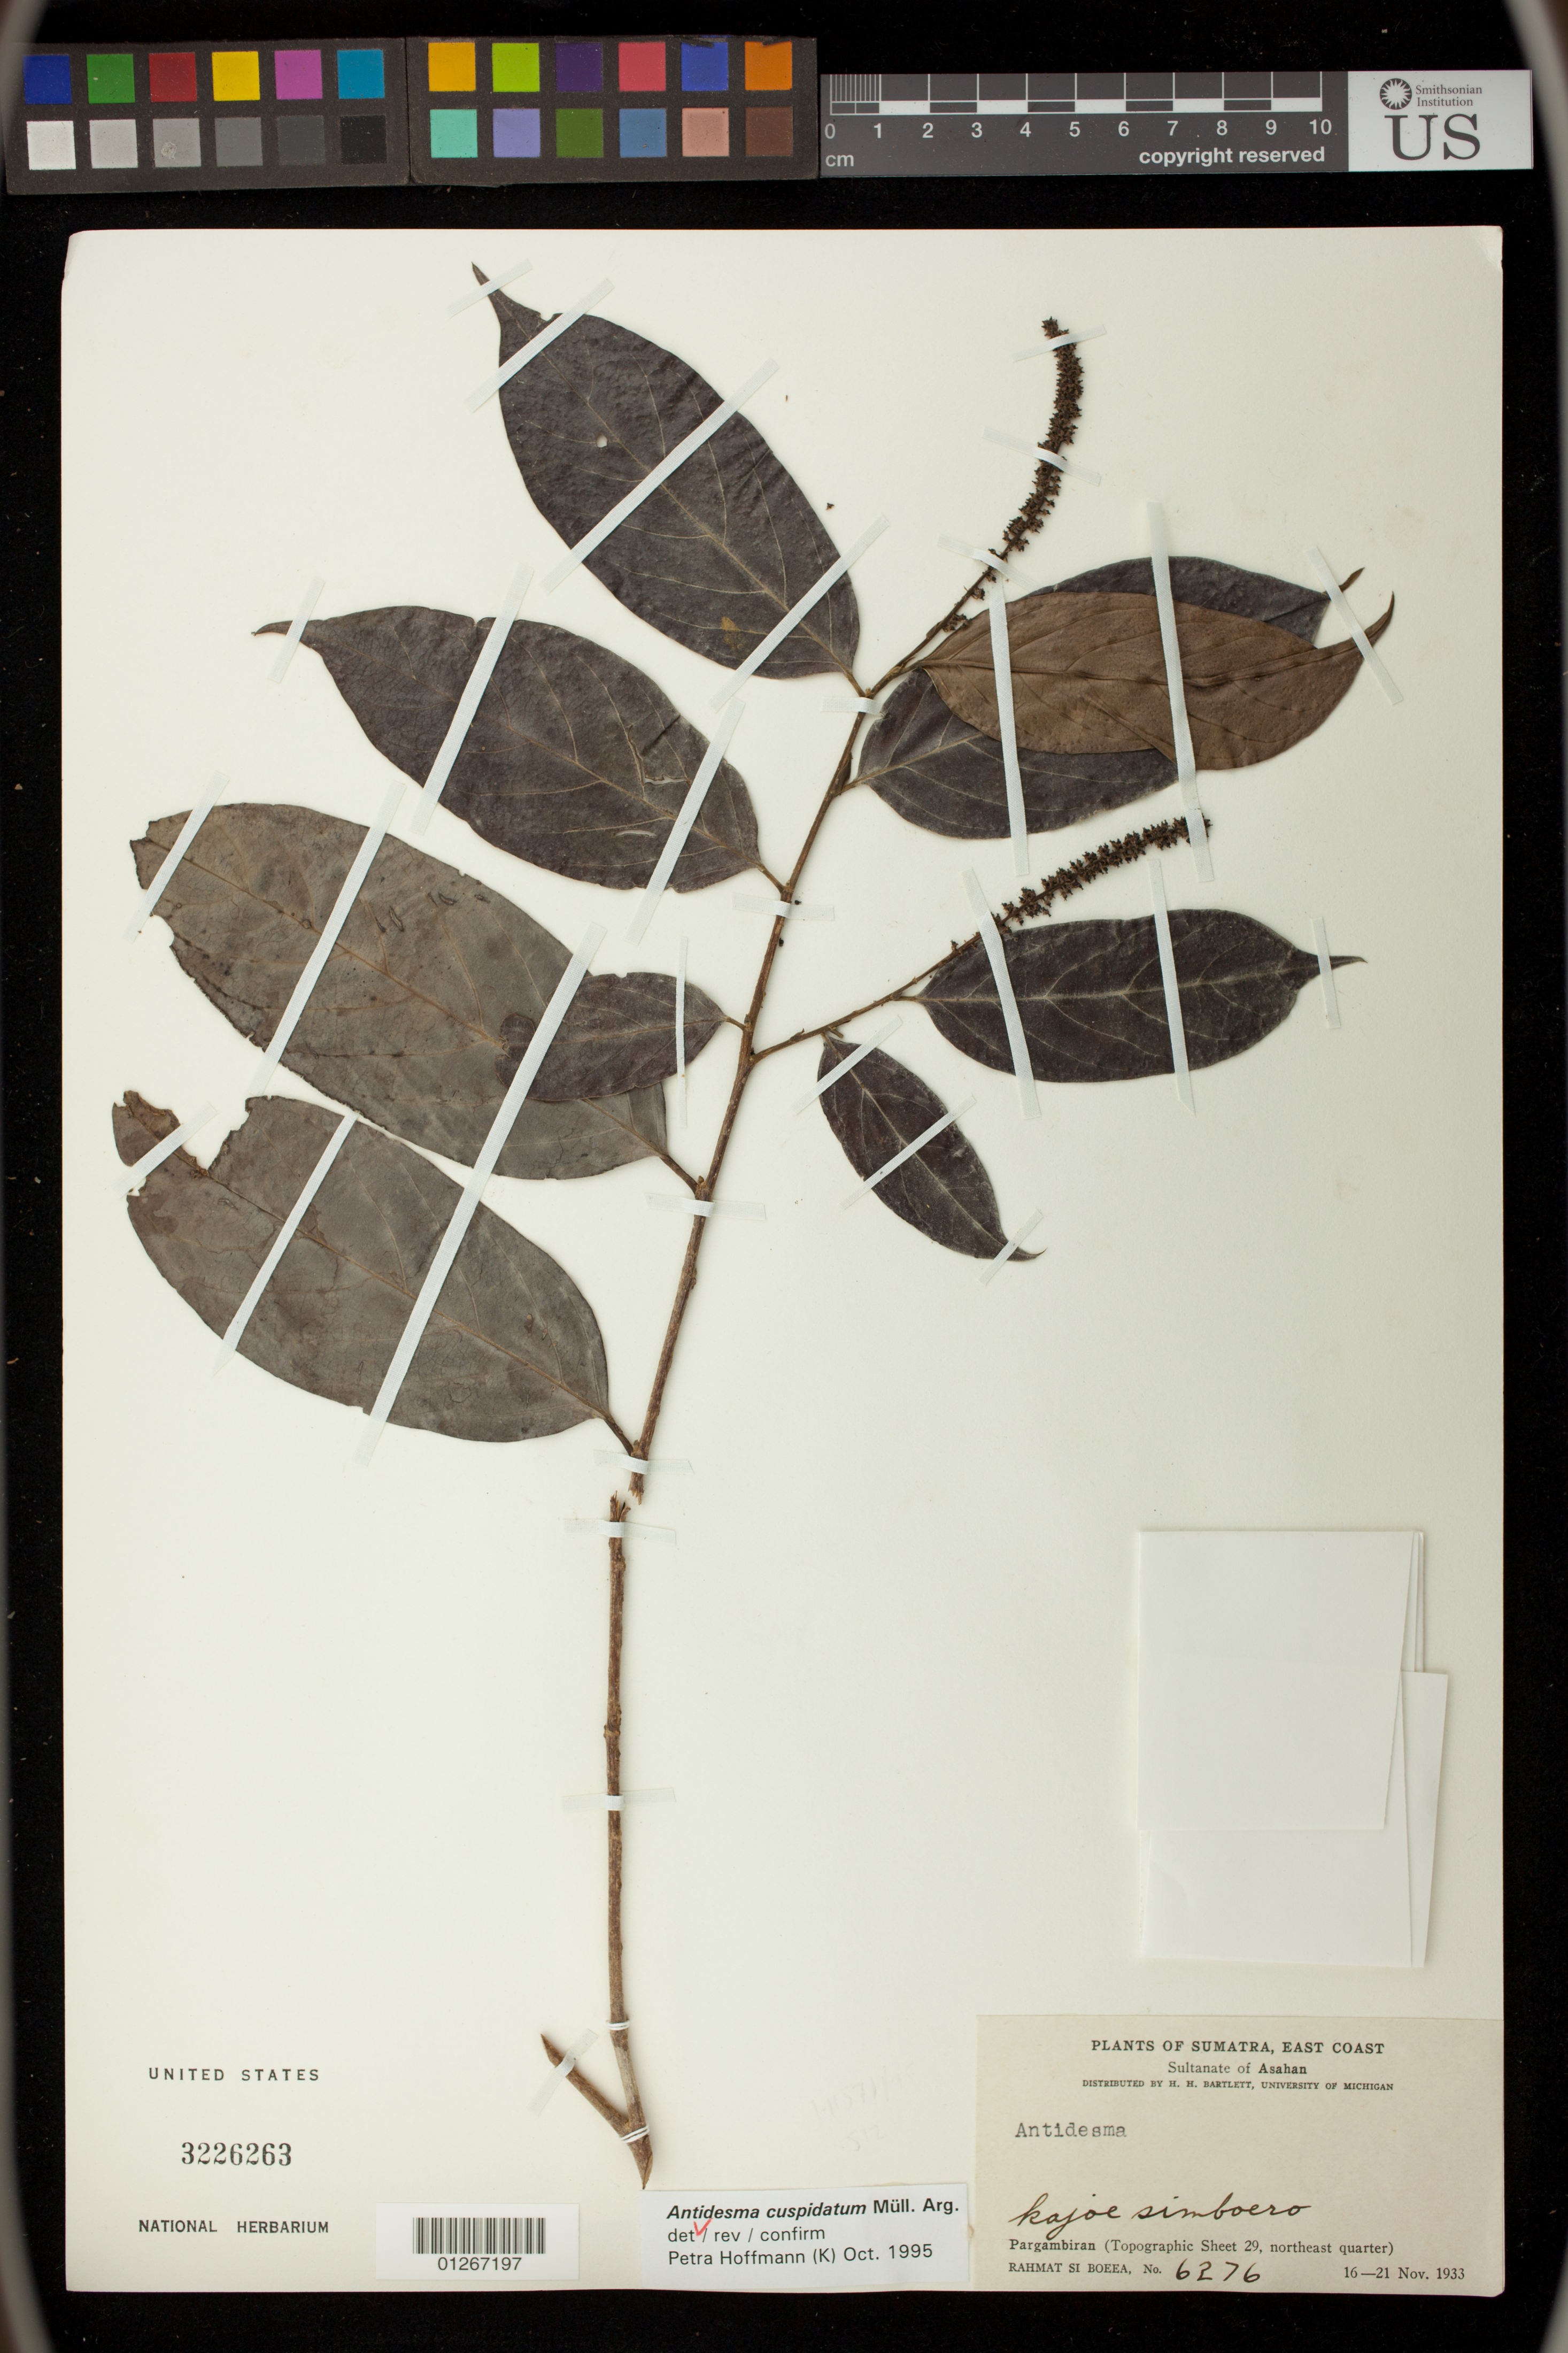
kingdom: Plantae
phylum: Tracheophyta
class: Magnoliopsida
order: Malpighiales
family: Phyllanthaceae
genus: Antidesma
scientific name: Antidesma cuspidatum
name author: Müll. Arg.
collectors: Rahmat Si Boeea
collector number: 6276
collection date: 1933-11-16/1933-11-21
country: Indonesia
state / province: Sumatra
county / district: Sumatera Utara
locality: East Coast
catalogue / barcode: US 3226263